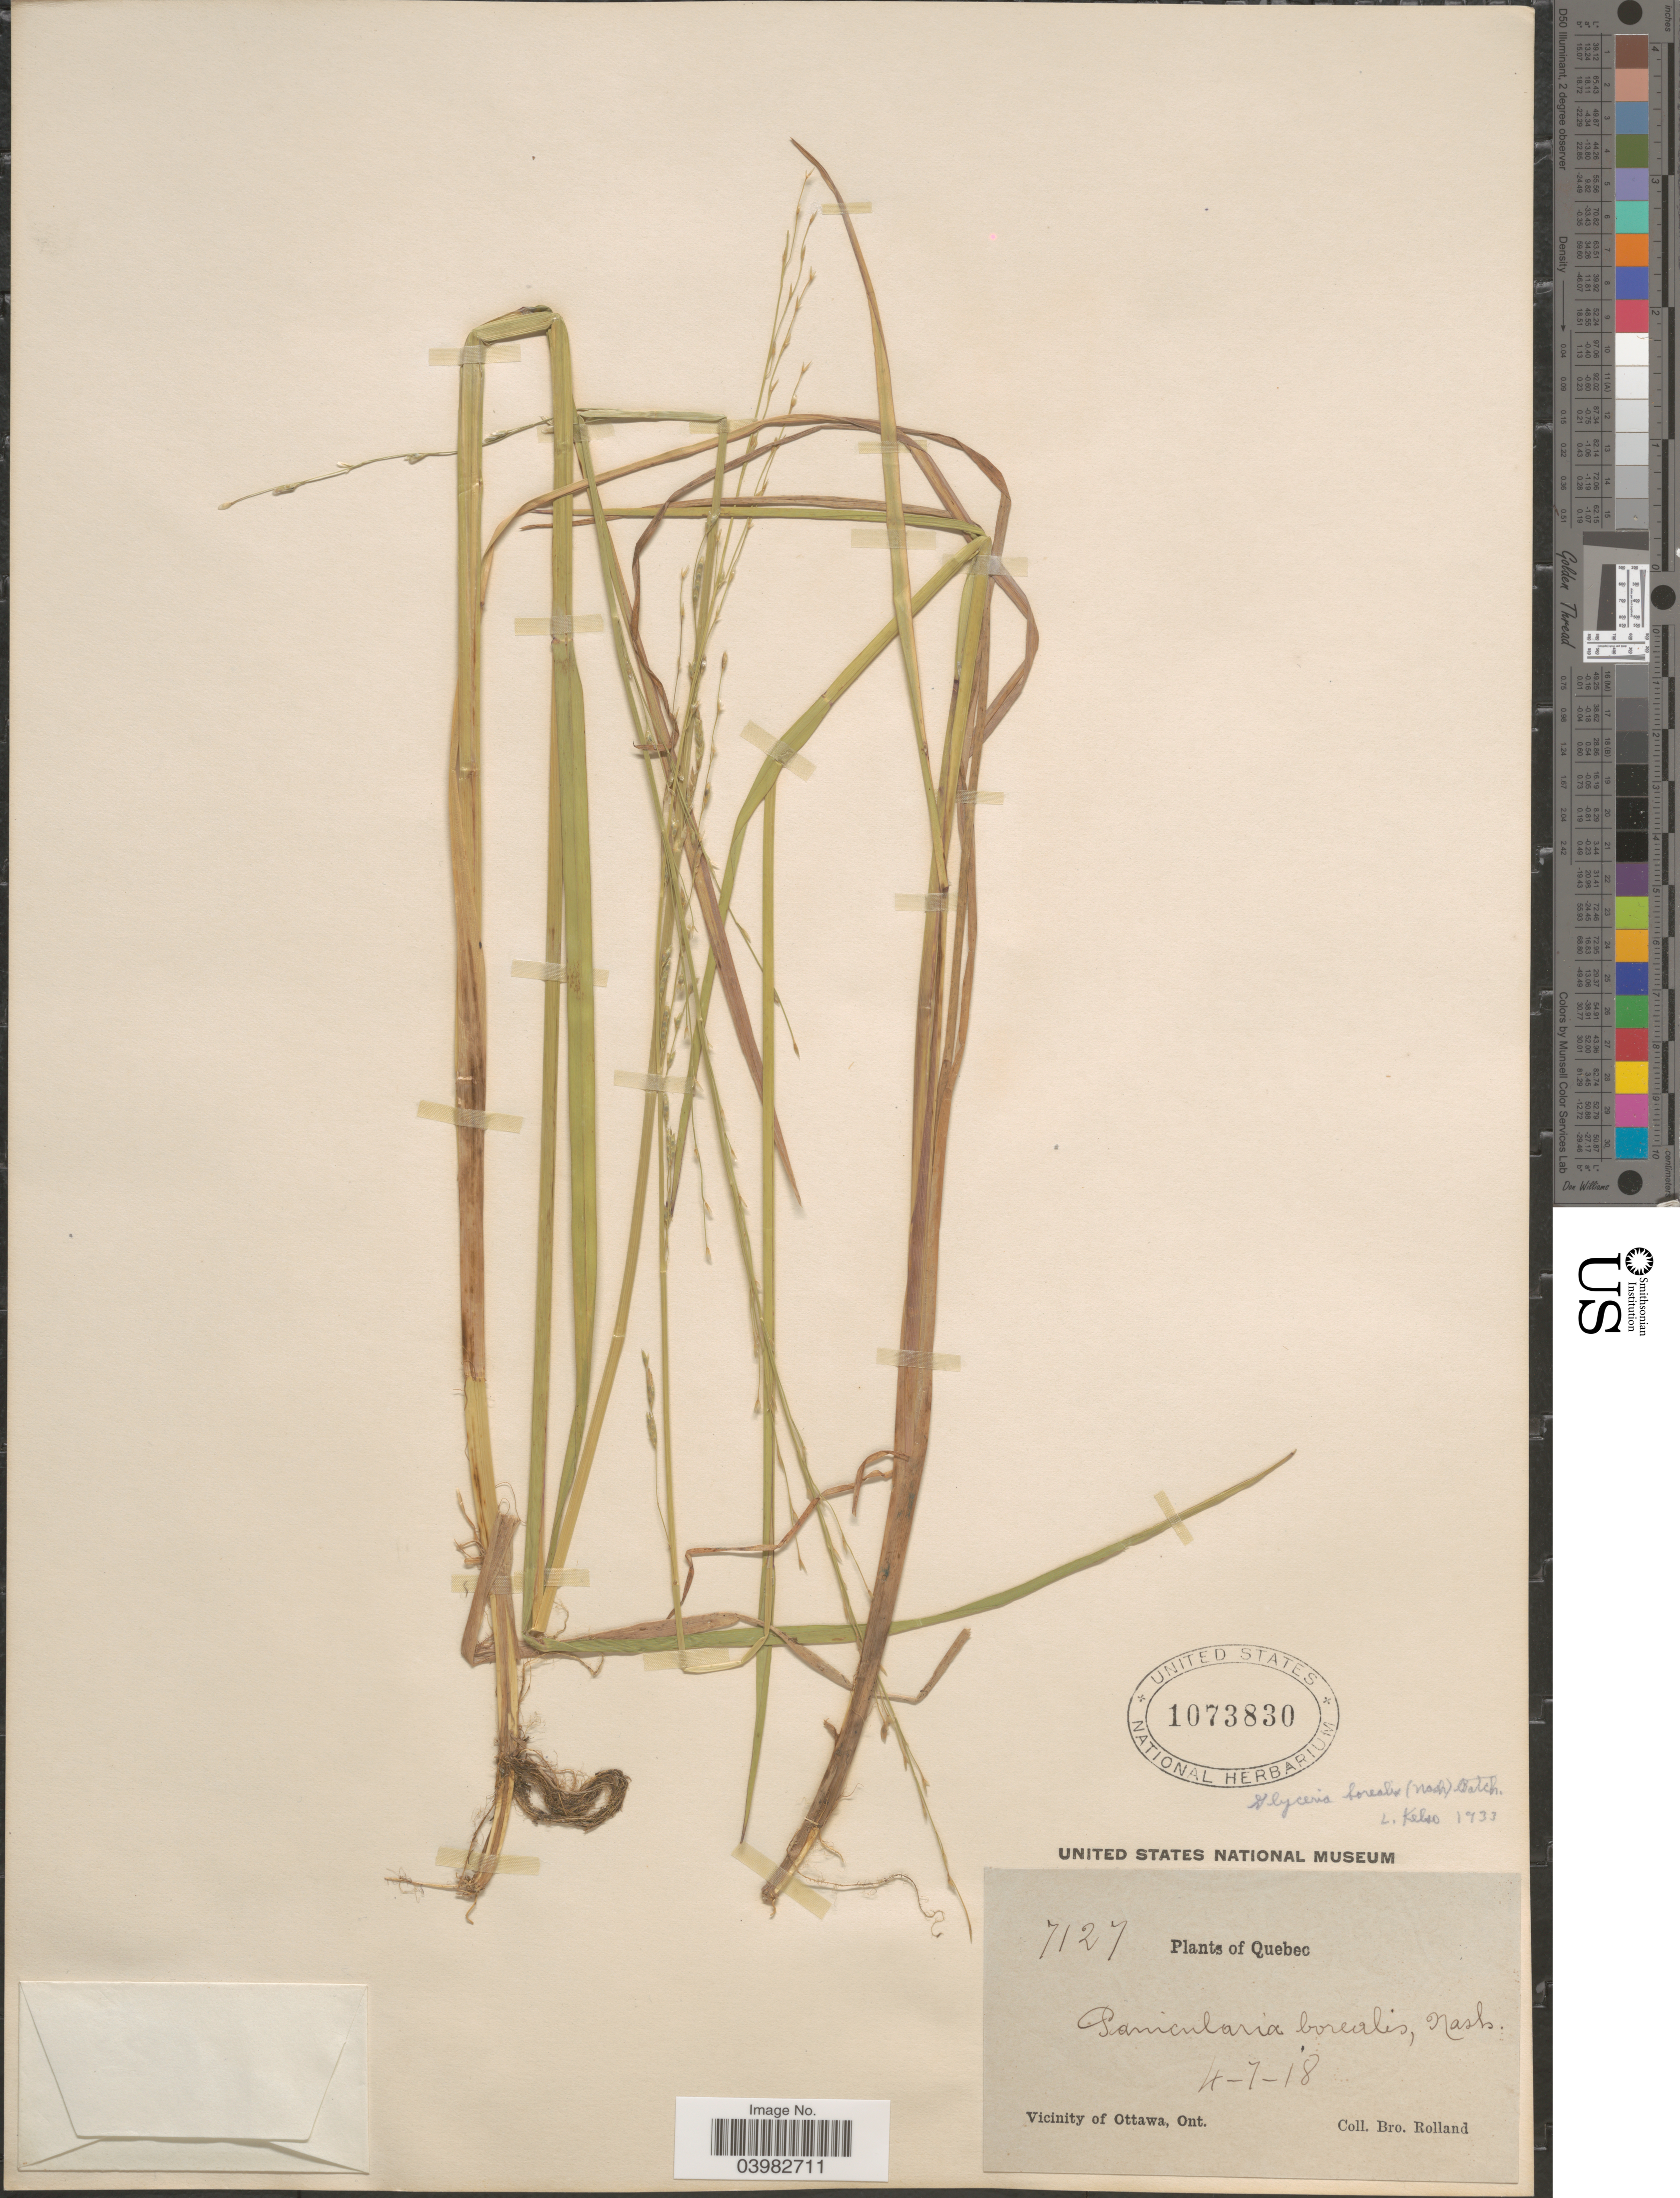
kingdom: Plantae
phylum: Tracheophyta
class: Liliopsida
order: Poales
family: Poaceae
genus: Glyceria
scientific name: Glyceria borealis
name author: (Nash) Batchelder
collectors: B. Rolland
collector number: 7127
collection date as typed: Transcribed d/m/y: 4/7/18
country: Canada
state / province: Ontario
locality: Vicinity of Ottawa.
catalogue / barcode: US 1073830